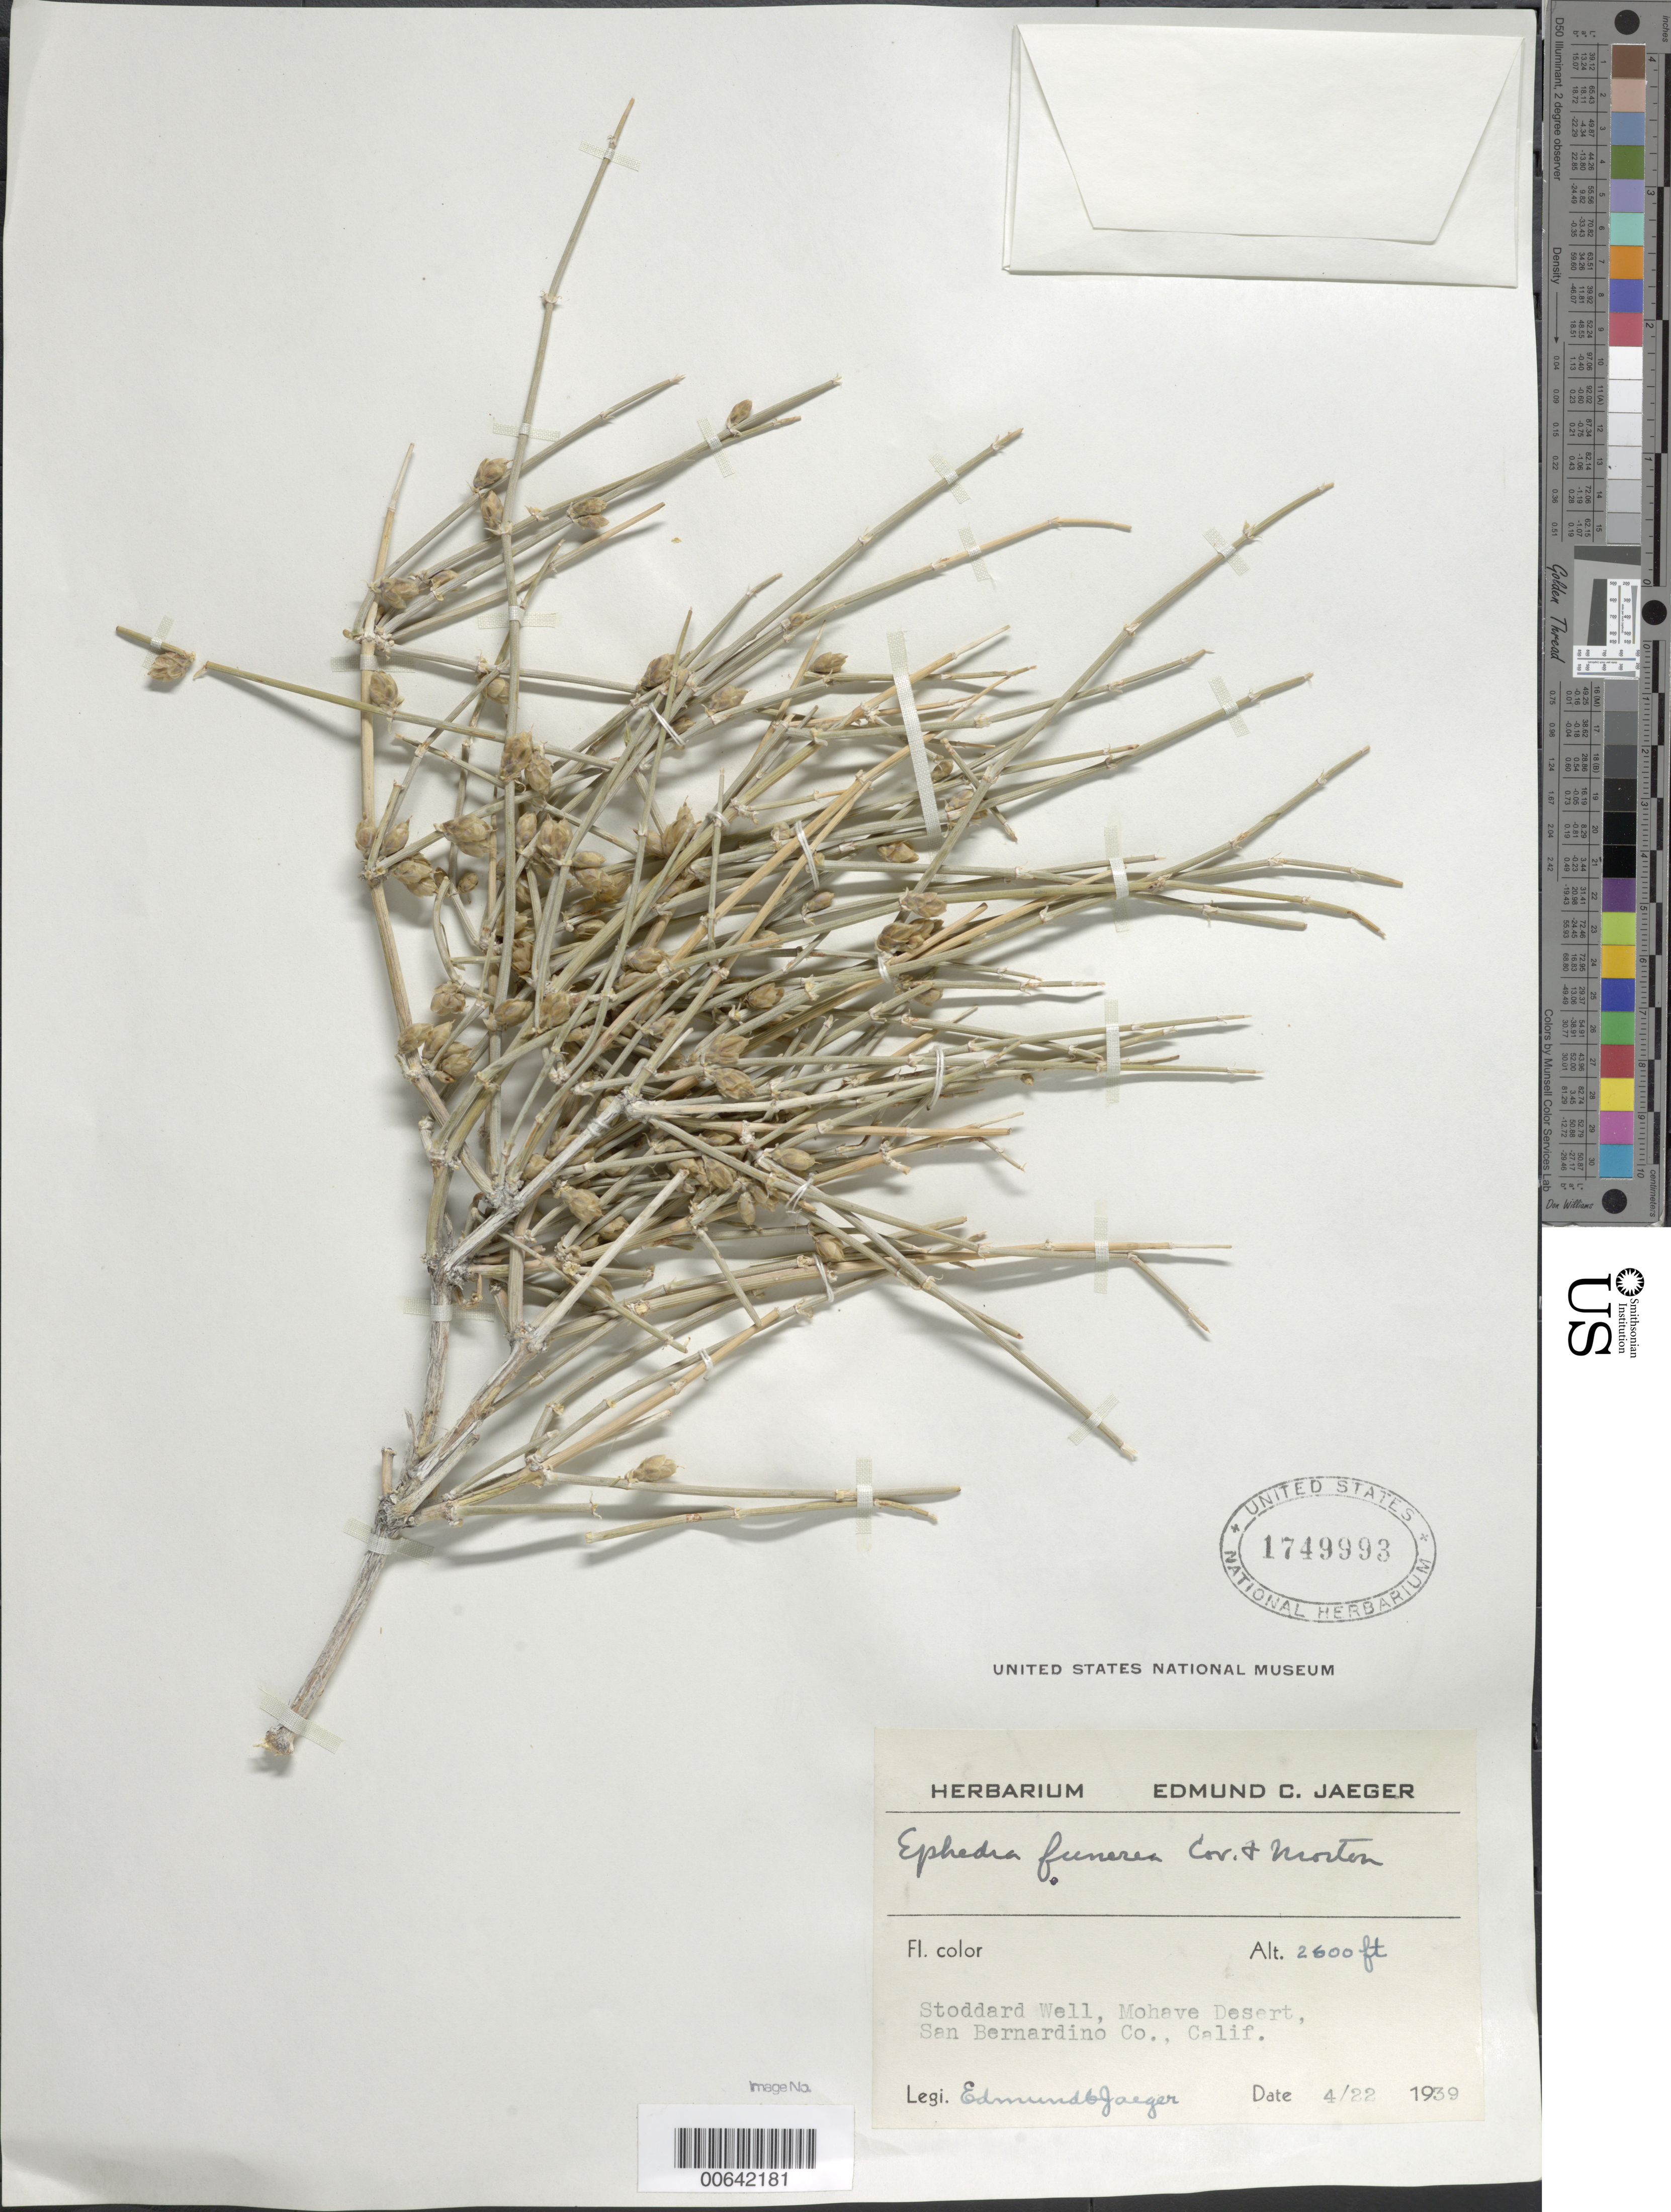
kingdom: Plantae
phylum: Tracheophyta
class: Gnetopsida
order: Ephedrales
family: Ephedraceae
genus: Ephedra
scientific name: Ephedra funerea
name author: Coville & C.V. Morton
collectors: E. Jaeger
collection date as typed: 22 Apr 1922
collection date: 1922-04-22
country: United States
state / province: California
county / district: San Bernardino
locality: Stoddard Well, Mohave Desert.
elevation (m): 792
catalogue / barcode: US 1749993